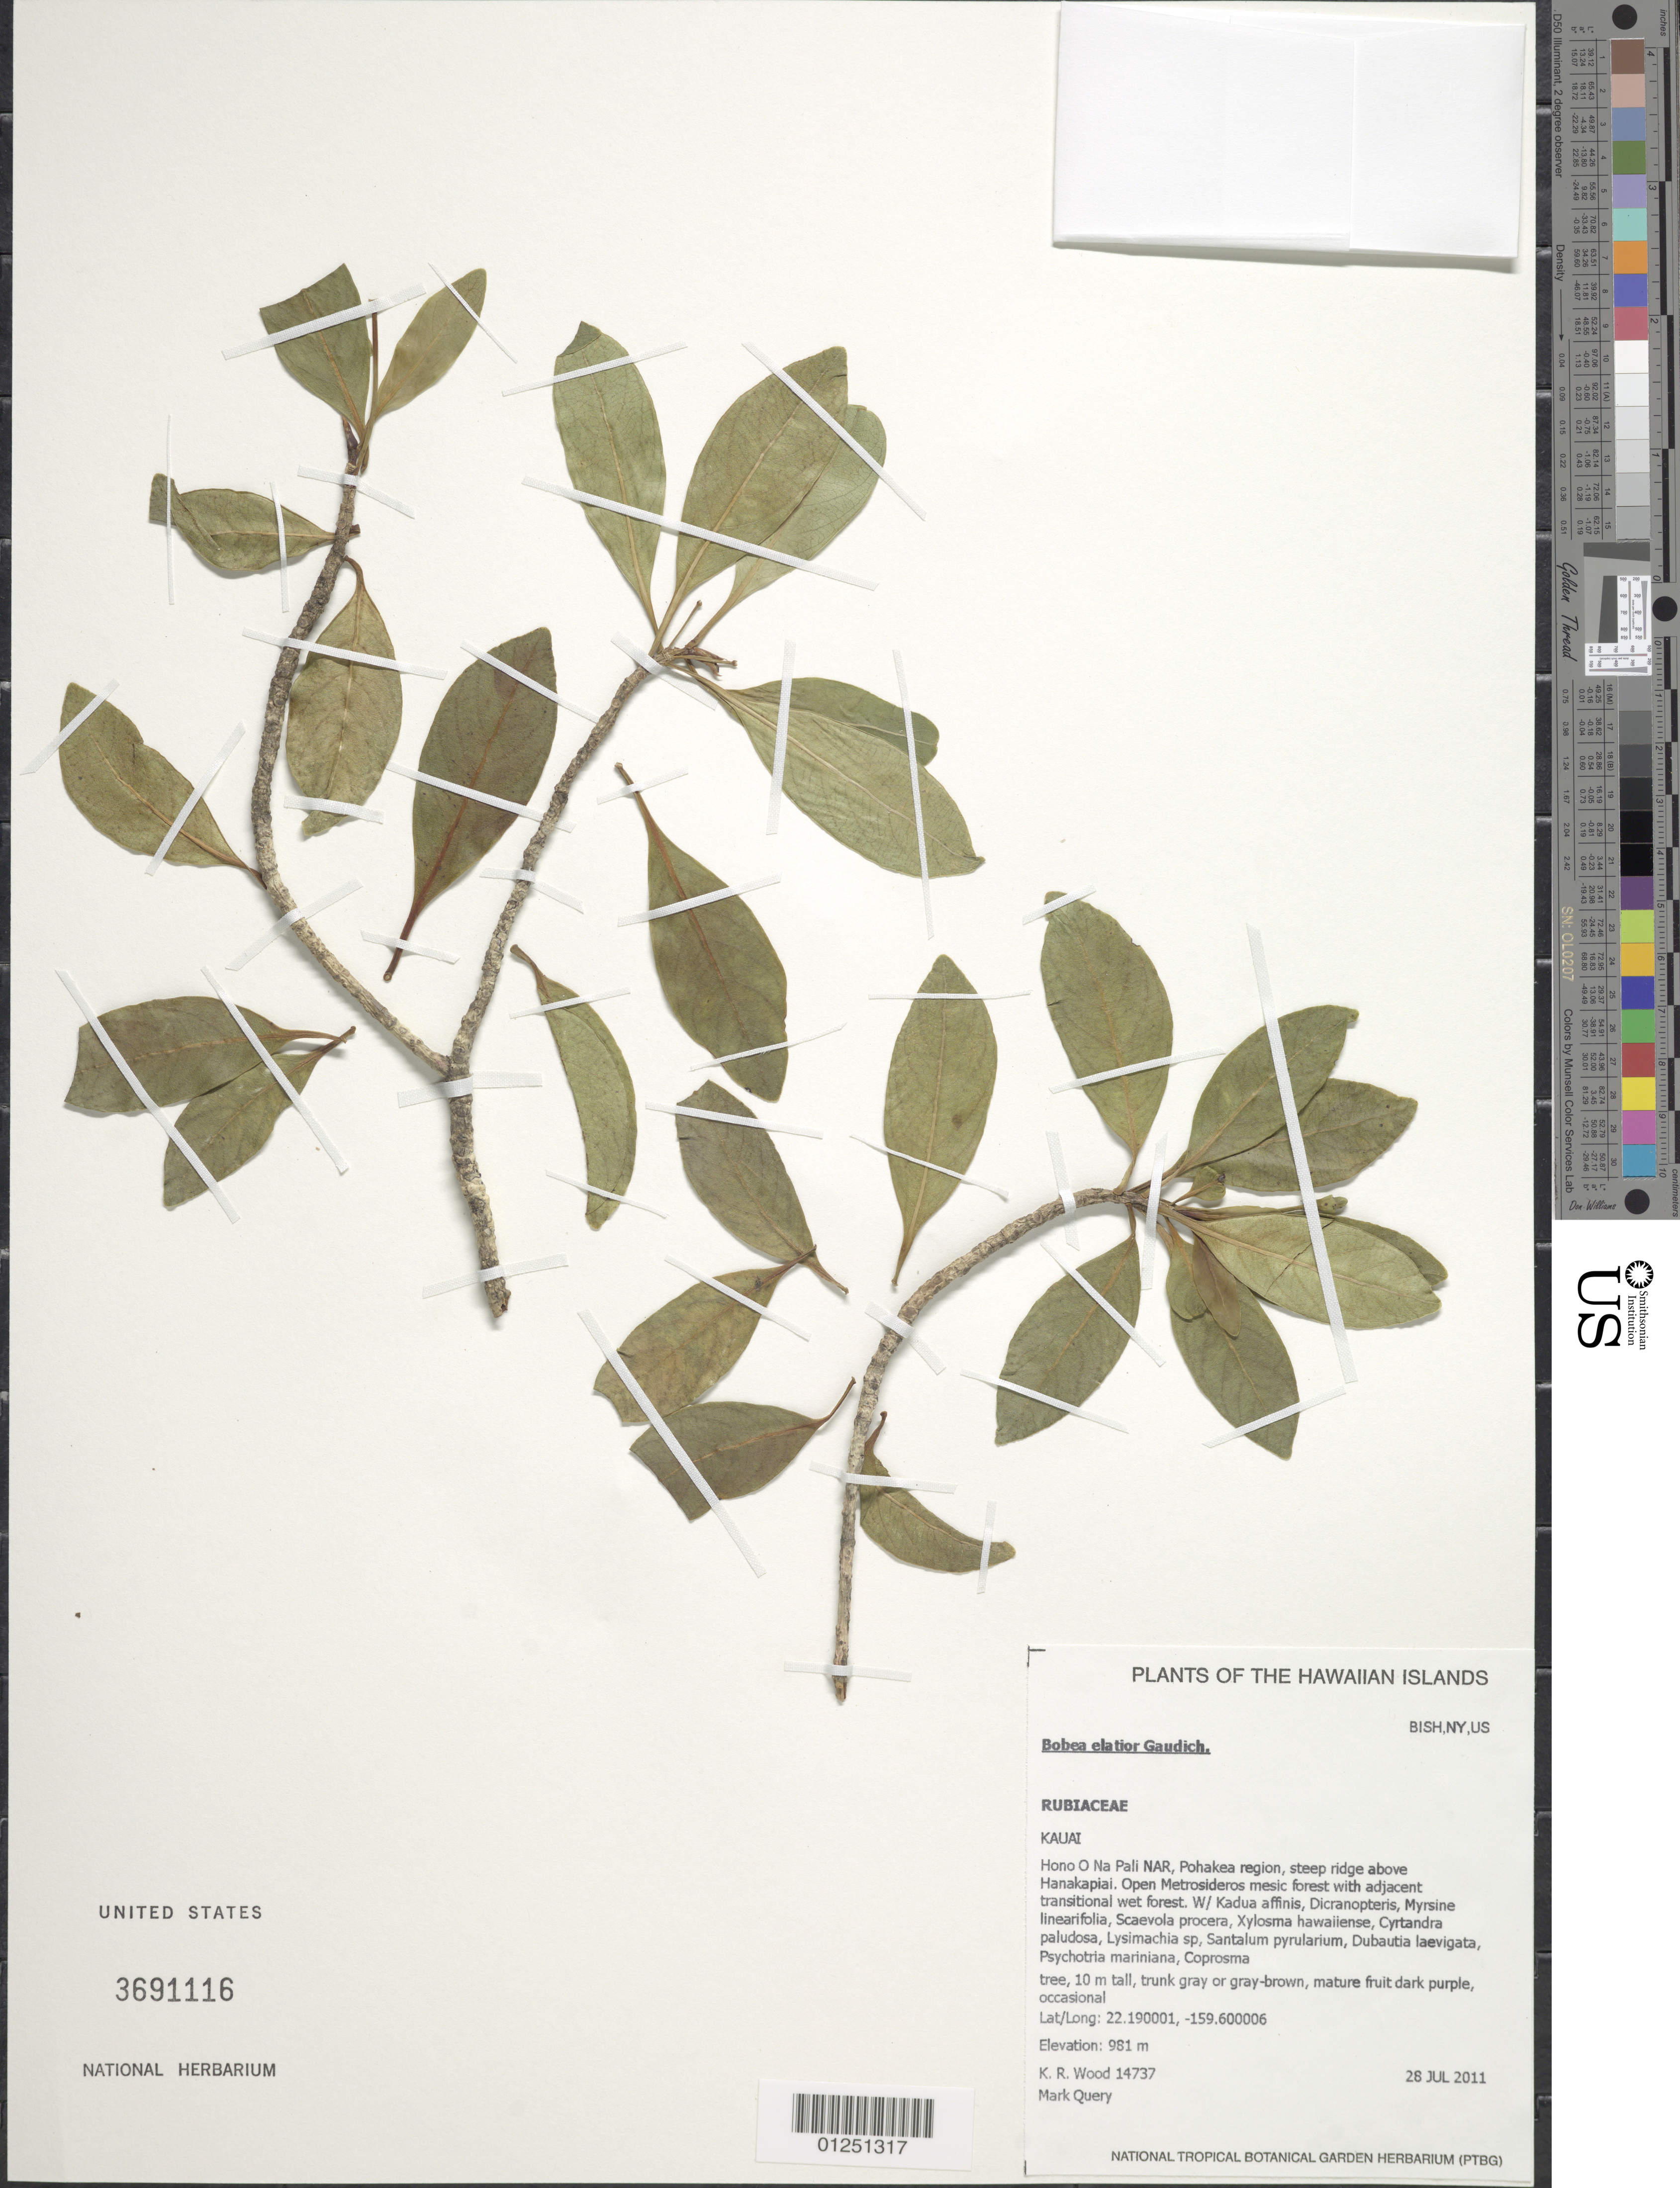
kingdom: Plantae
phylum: Tracheophyta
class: Magnoliopsida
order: Gentianales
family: Rubiaceae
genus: Bobea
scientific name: Bobea elatior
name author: Gaudich.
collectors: K. R. Wood & M. Query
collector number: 14737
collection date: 2011-07-28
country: United States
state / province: Hawaii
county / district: Kaui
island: Kaua'i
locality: Hono O Na'Pali NAR, Pohakea region, steep ridge above Hanakapiai.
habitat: Mesic forest with adjacent transitional wet forest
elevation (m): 981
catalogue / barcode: US 3691116